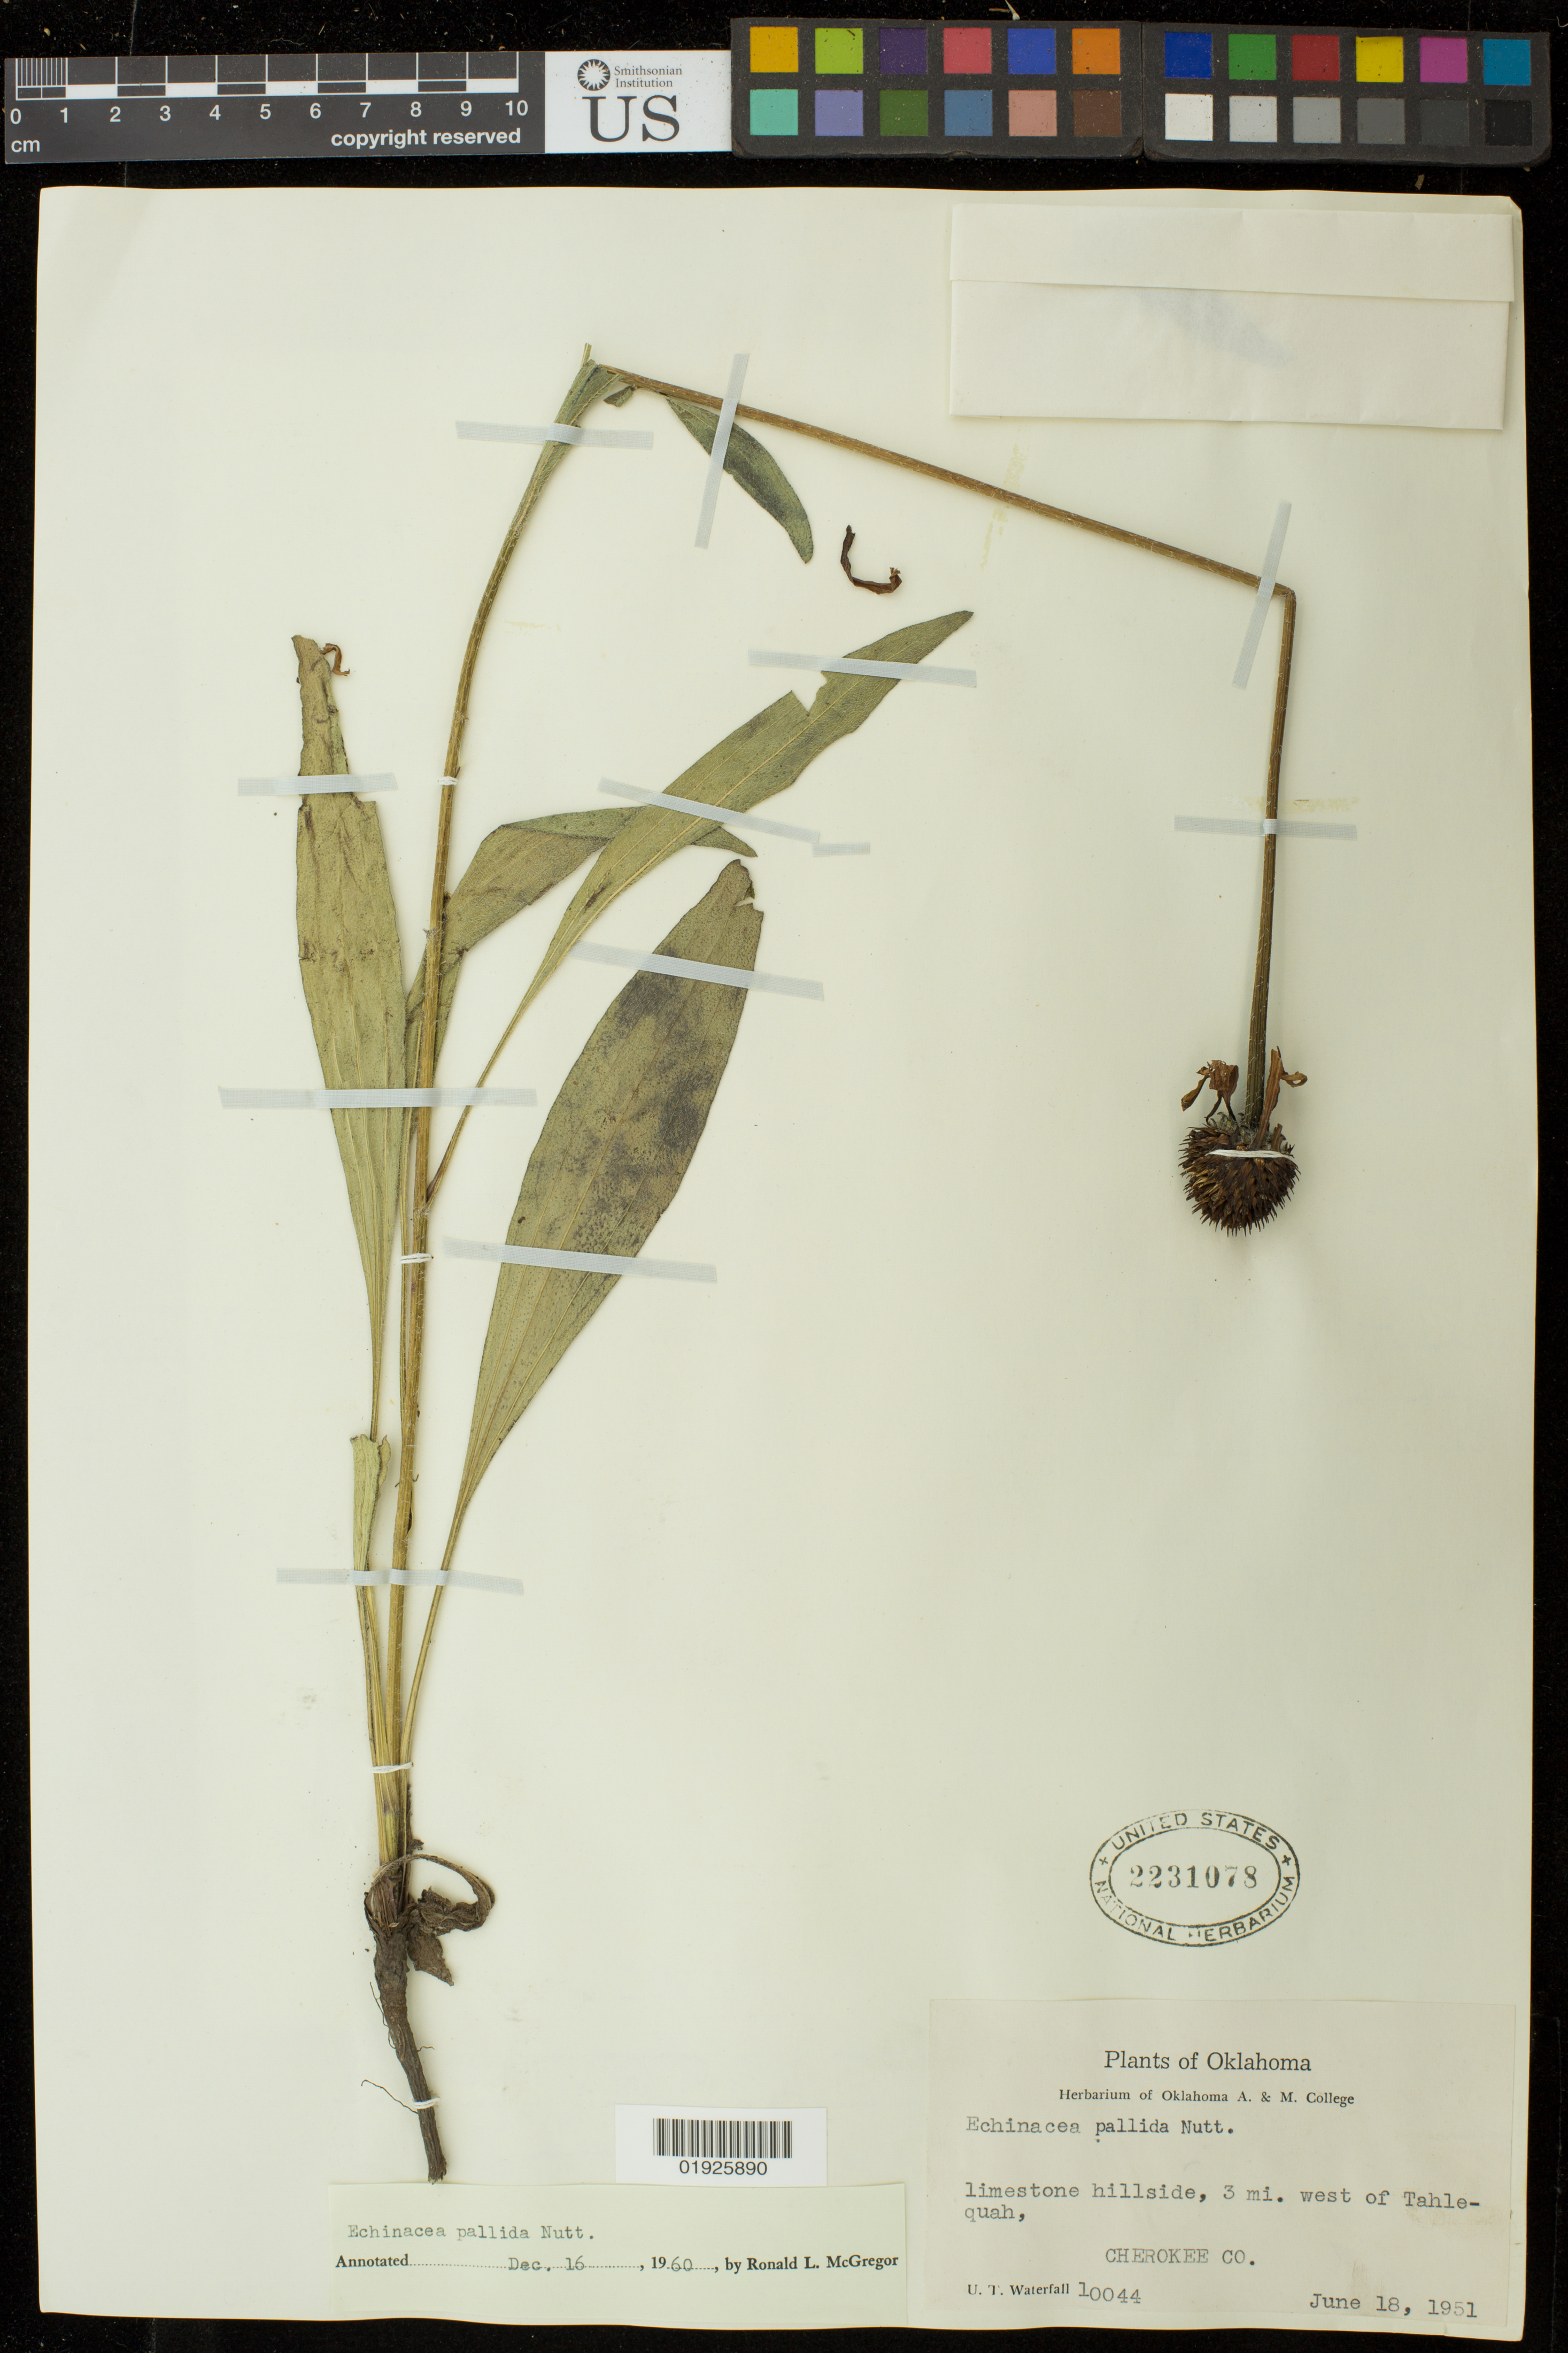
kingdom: Plantae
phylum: Tracheophyta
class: Magnoliopsida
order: Asterales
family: Asteraceae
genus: Echinacea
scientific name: Echinacea pallida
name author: (Nutt.) Nutt.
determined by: McGregor, R. L.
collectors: U. T. Waterfall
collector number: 10044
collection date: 1951-06-18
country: United States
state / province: Oklahoma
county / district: Cherokee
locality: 3 mi west of Tahlequah.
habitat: Limestone hillside.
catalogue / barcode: US 2231078